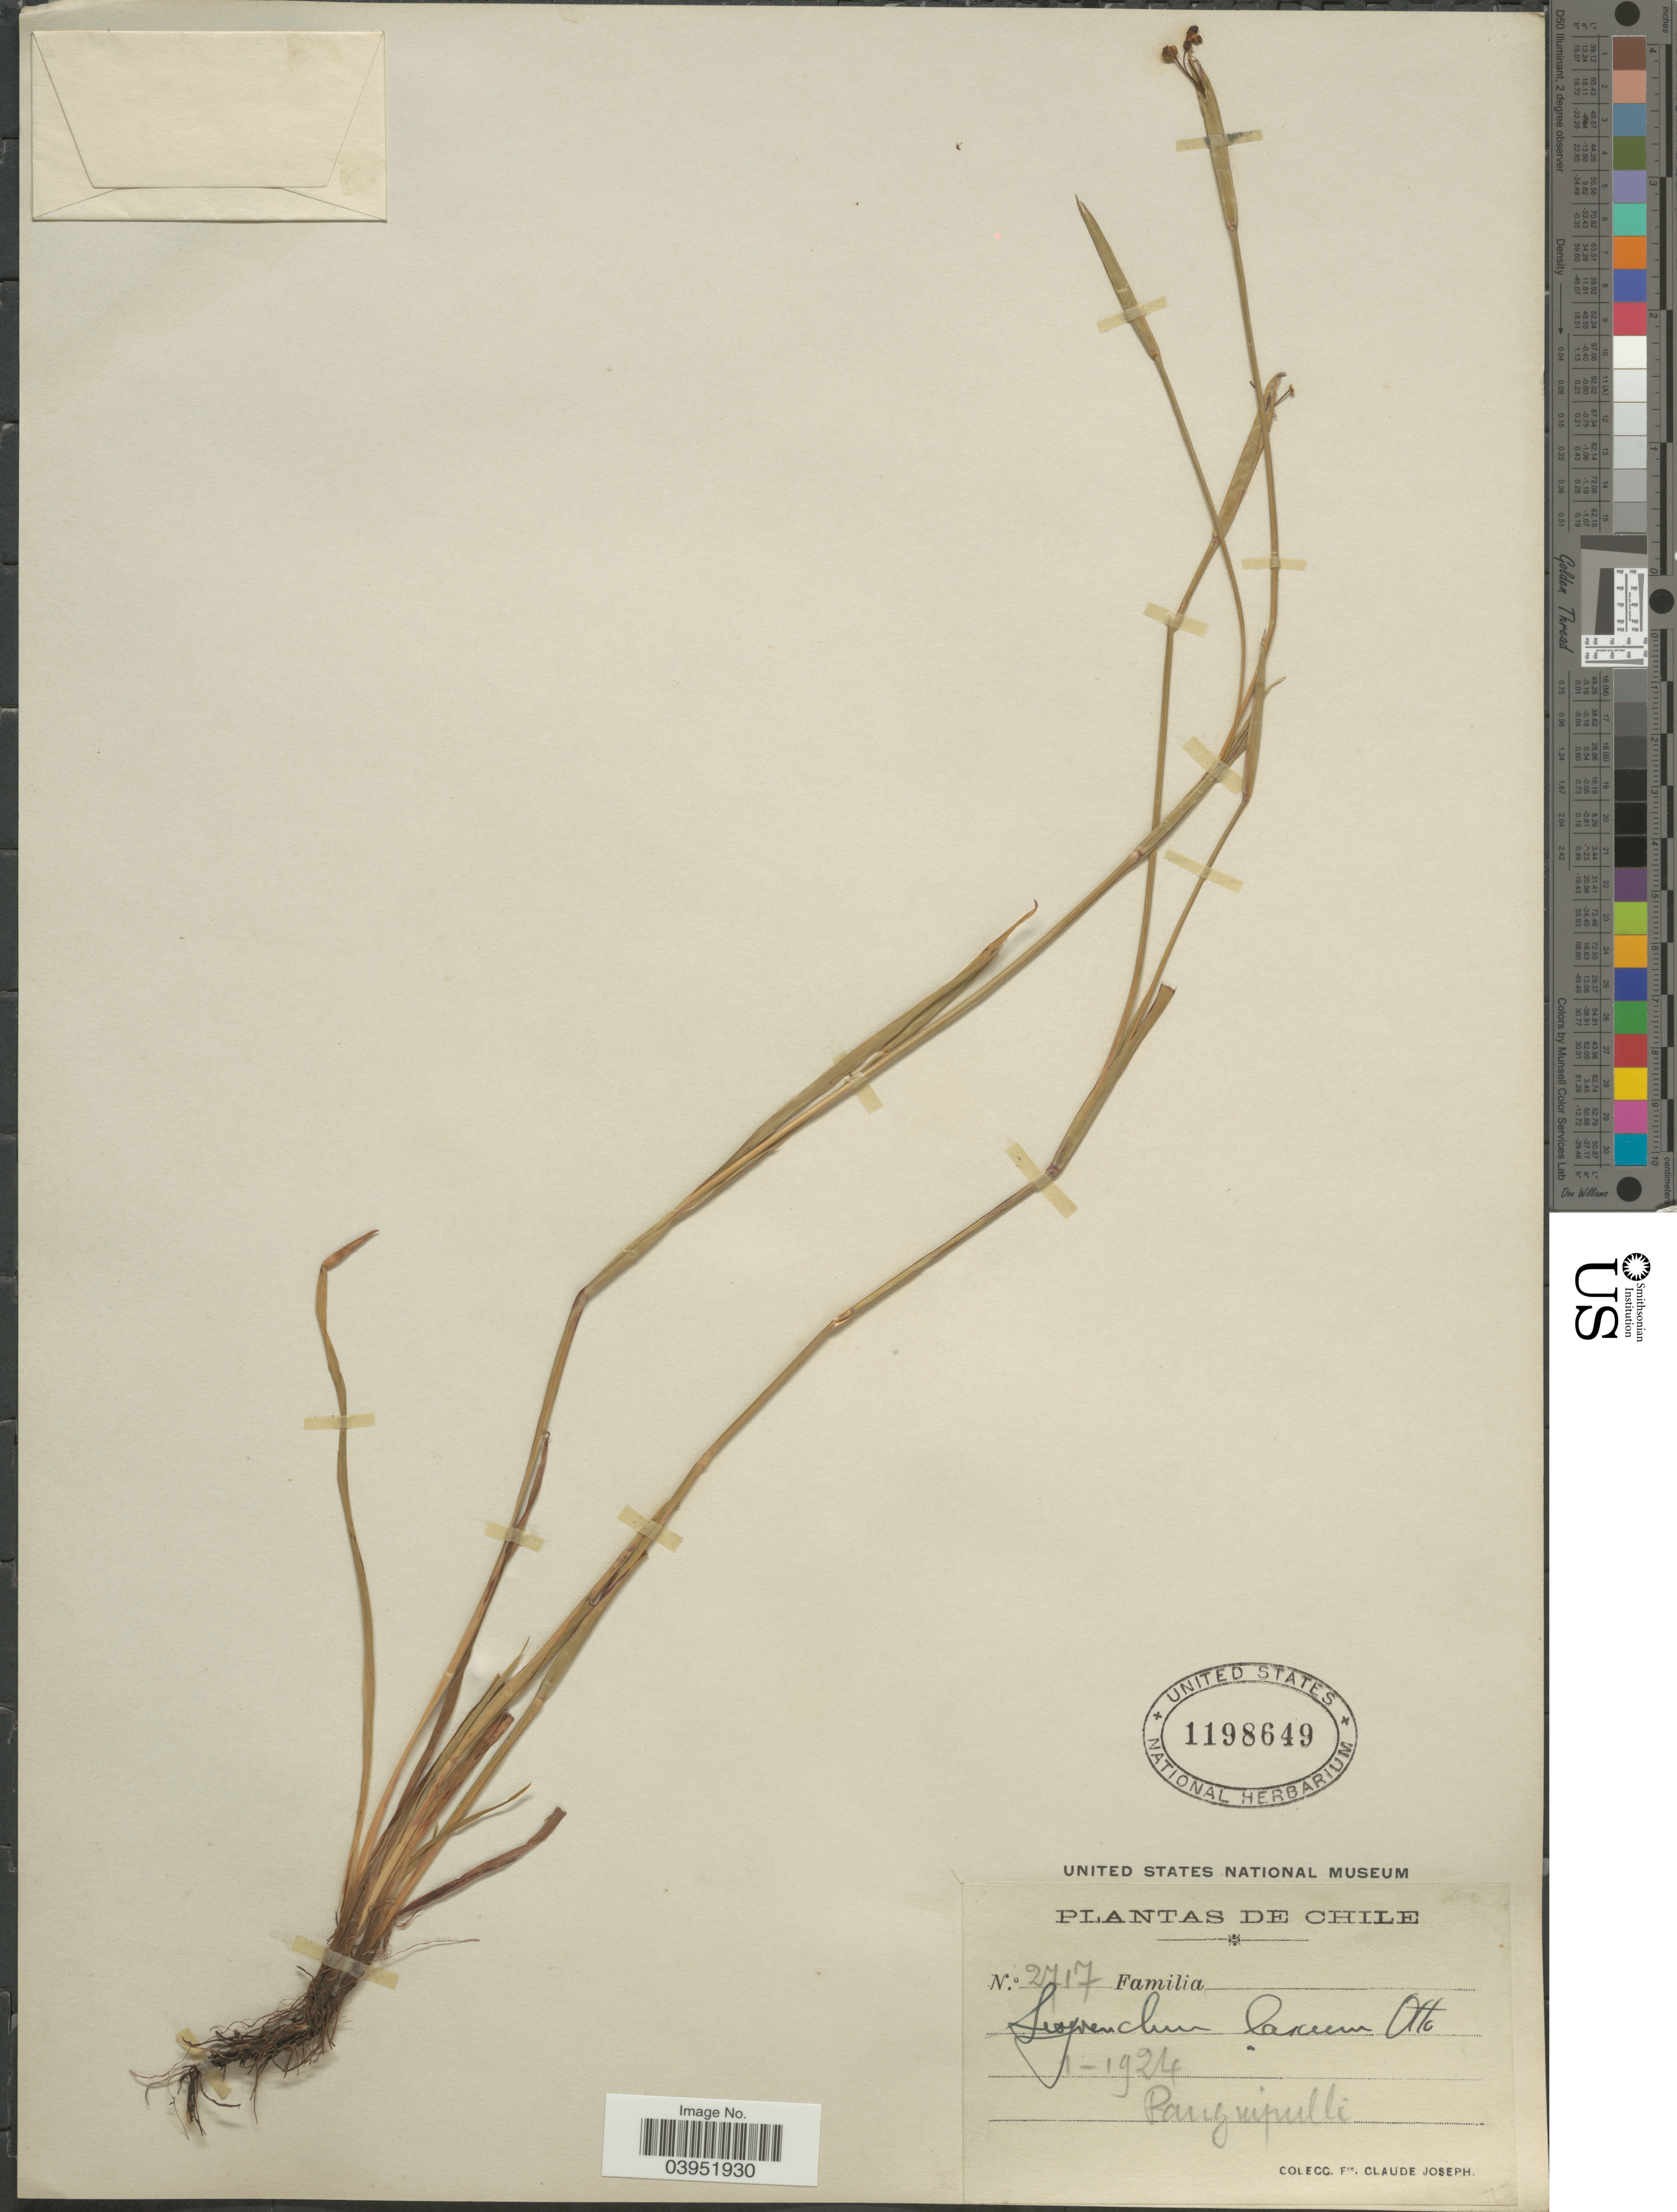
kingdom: Plantae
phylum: Tracheophyta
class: Liliopsida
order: Asparagales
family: Iridaceae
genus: Sisyrinchium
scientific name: Sisyrinchium chilense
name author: Hook.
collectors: Bro. Claude-Joseph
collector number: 2717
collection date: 1924-01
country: Chile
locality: Panguipulli.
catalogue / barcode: US 1198649